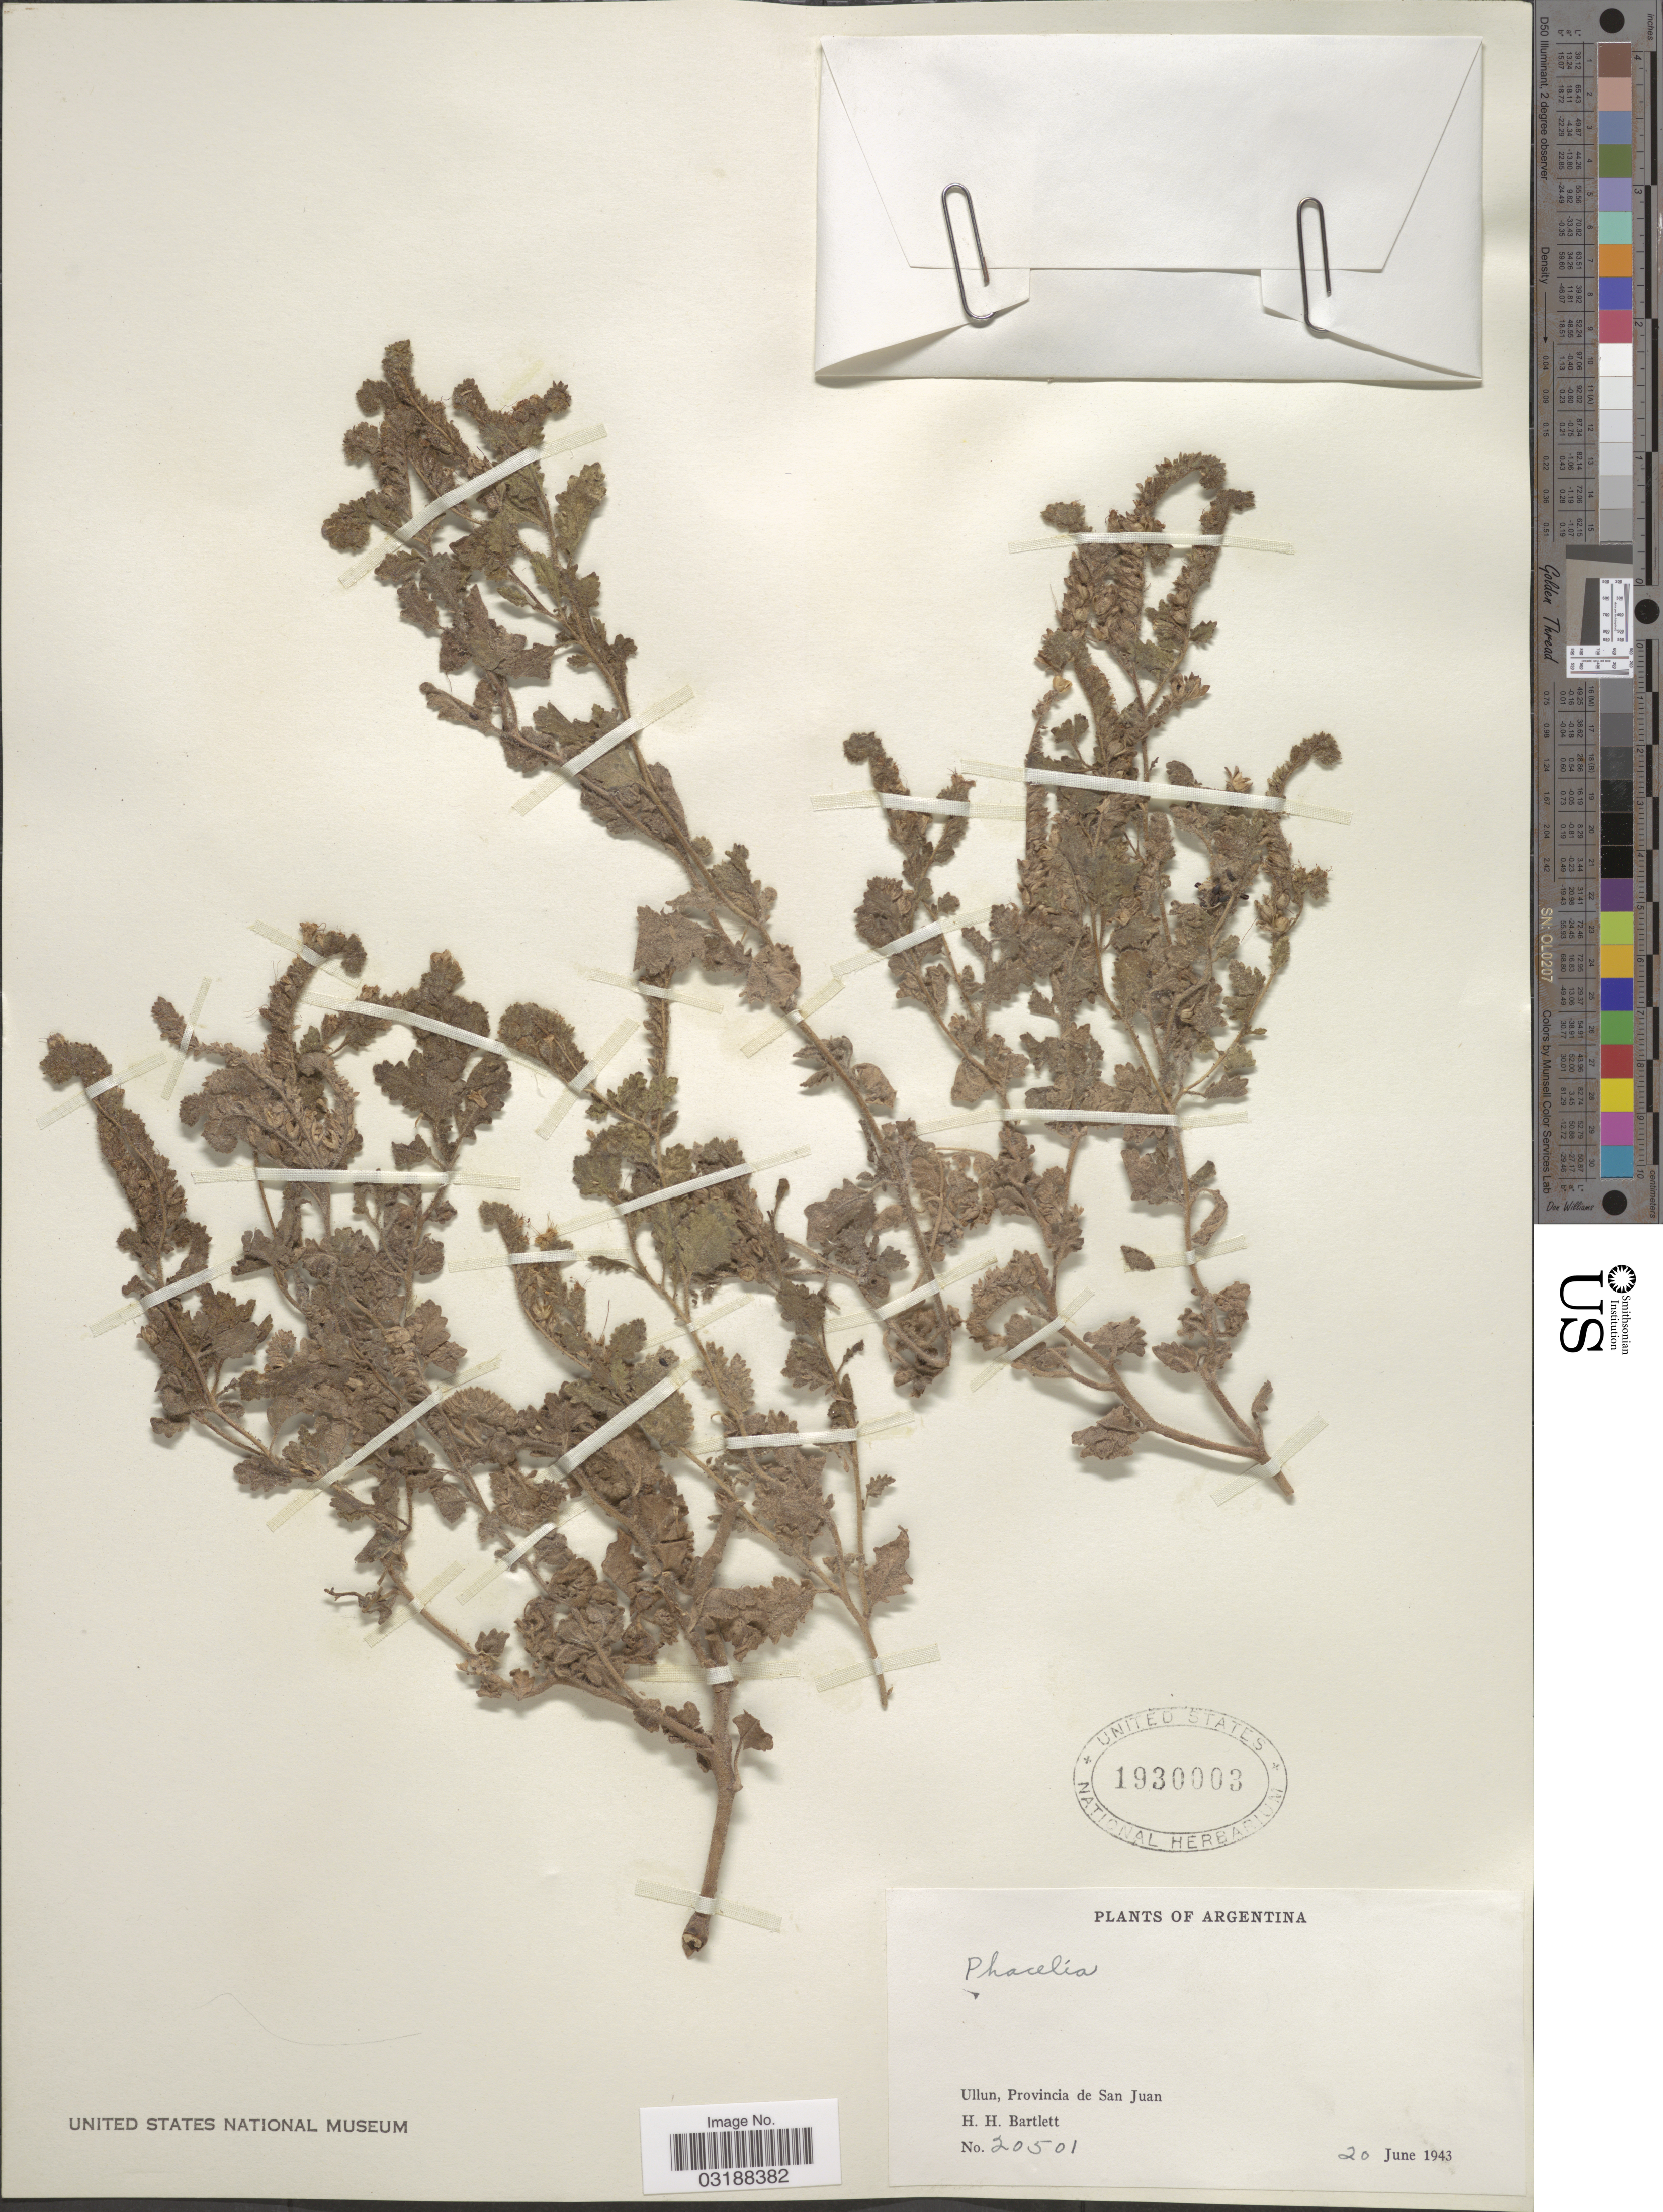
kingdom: Plantae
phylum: Tracheophyta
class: Magnoliopsida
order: Boraginales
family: Hydrophyllaceae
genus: Phacelia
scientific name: Phacelia sp.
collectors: H. H. Bartlett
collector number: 20501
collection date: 1943-06-20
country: Argentina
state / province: San Juan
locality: Ullun, Provincia de San Juan.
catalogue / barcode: US 1930003